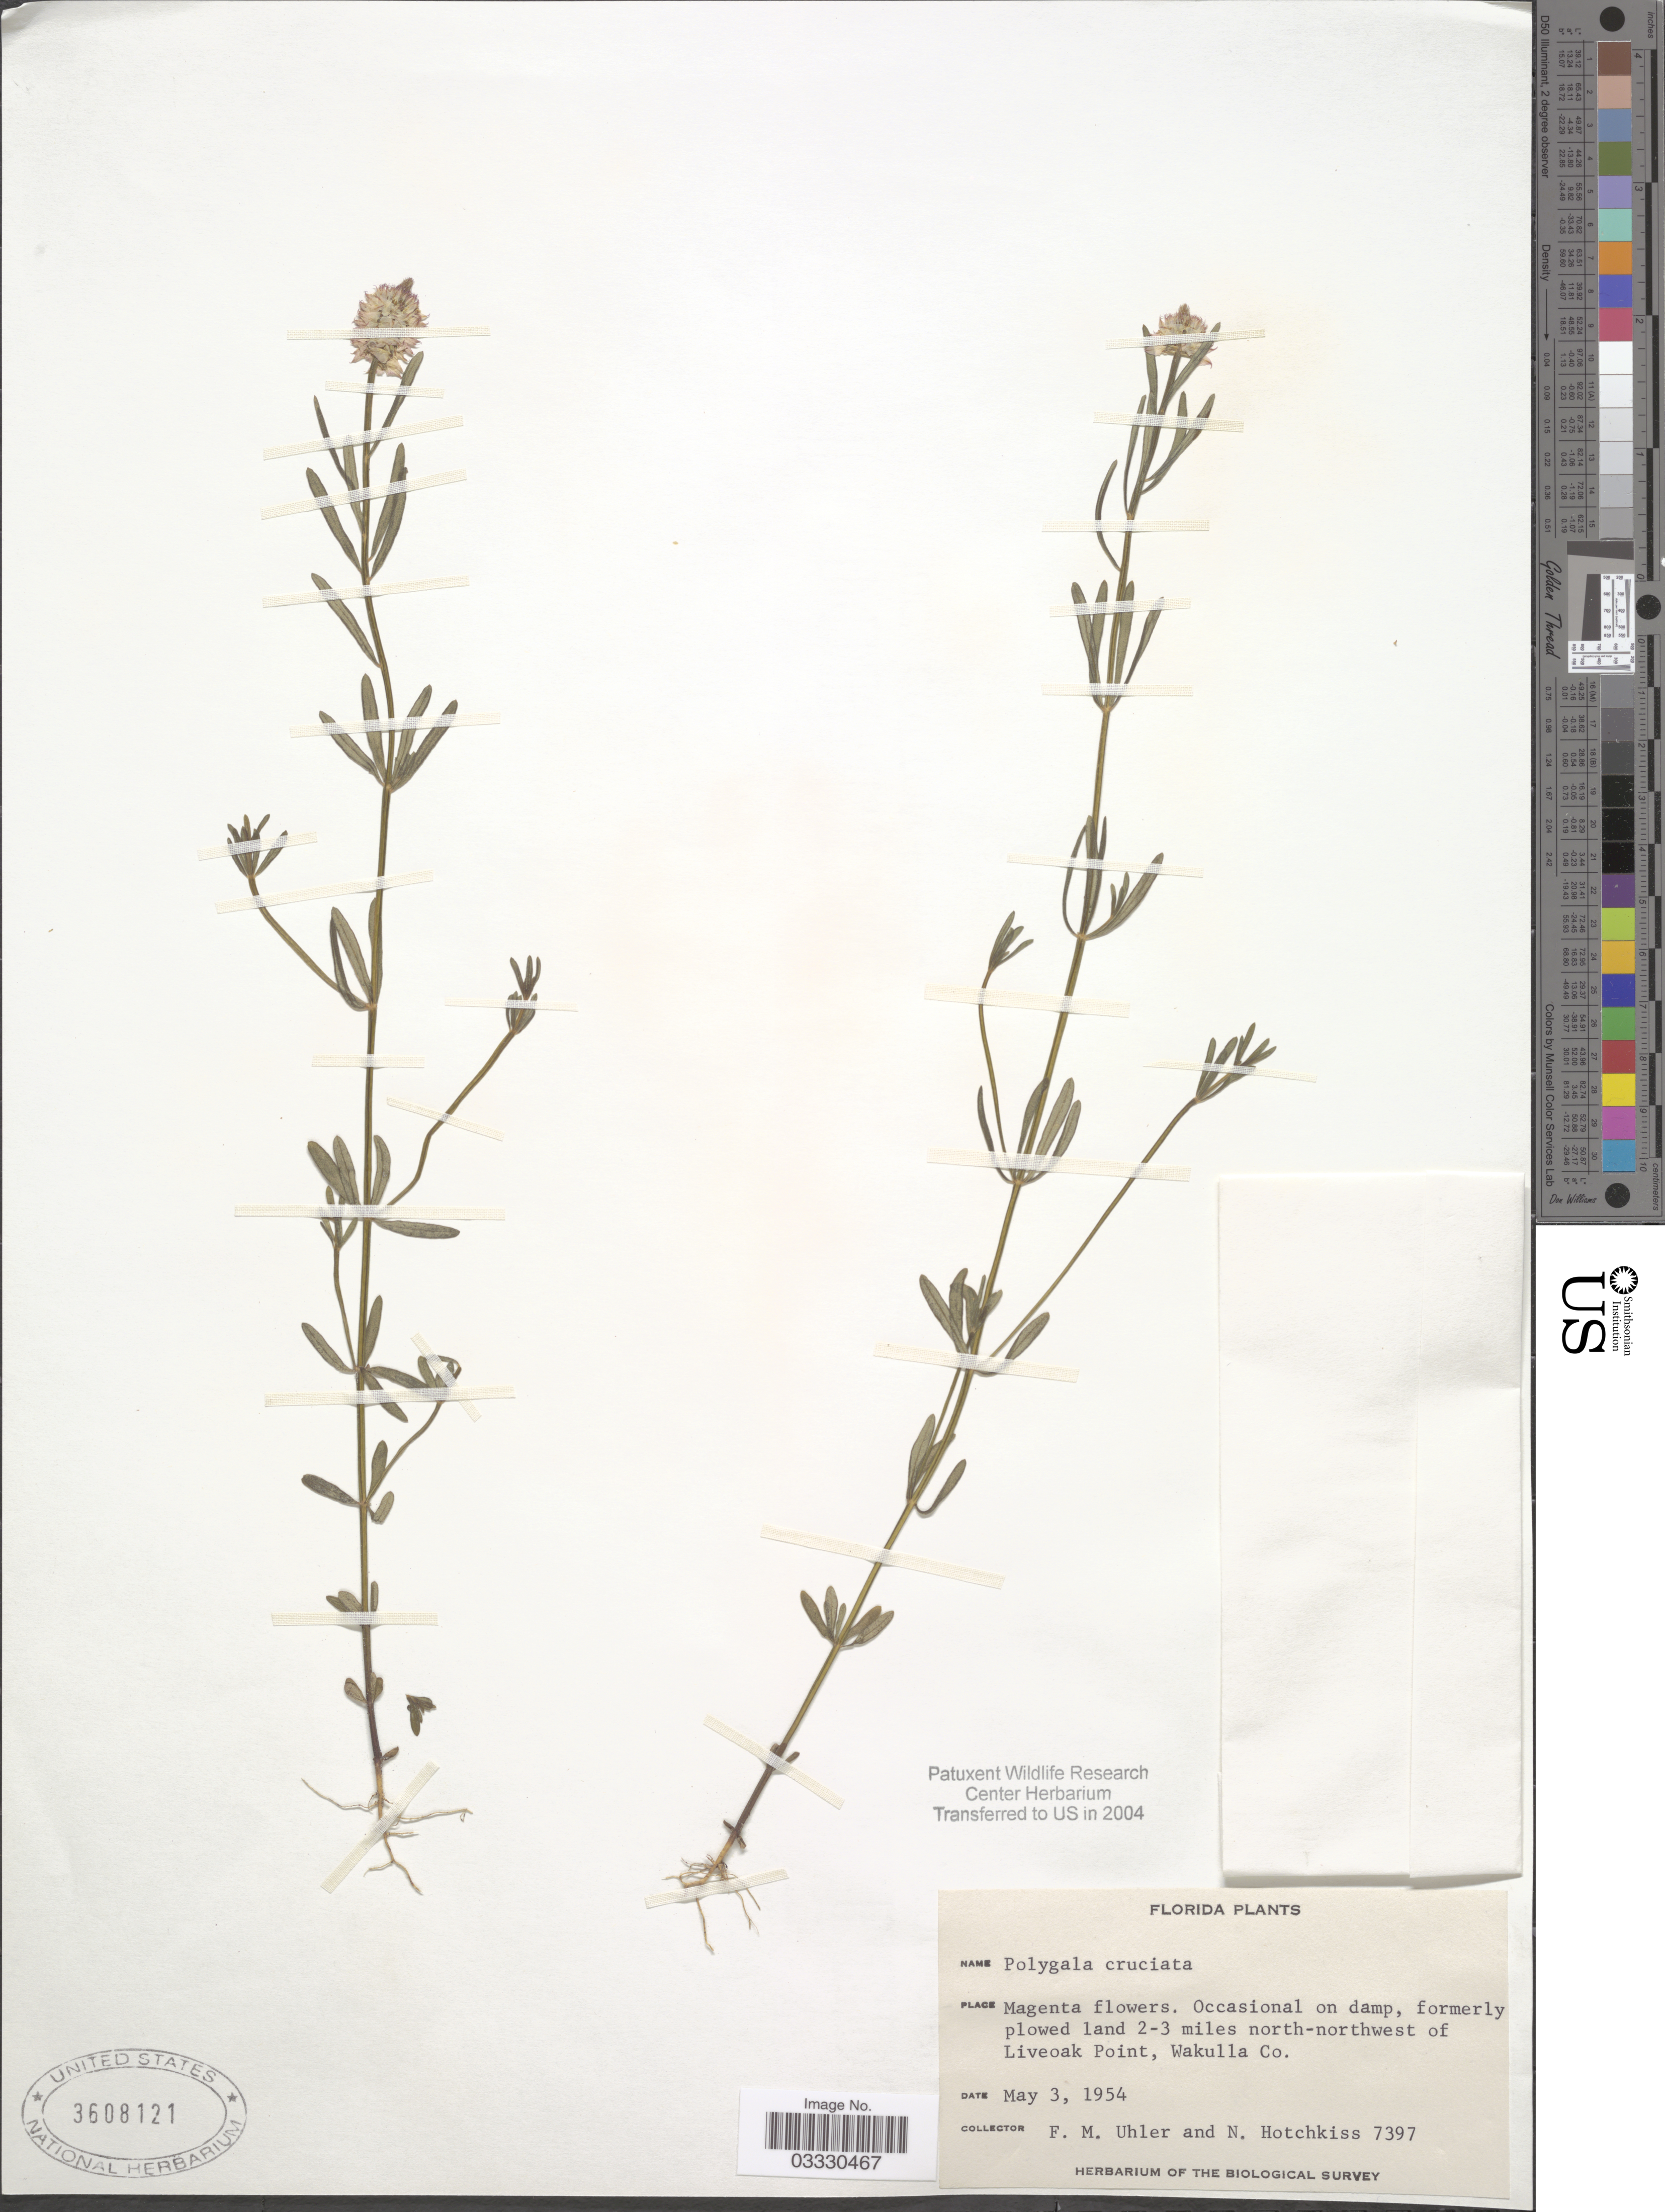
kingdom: Plantae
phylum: Tracheophyta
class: Magnoliopsida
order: Fabales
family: Polygalaceae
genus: Polygala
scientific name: Polygala cruciata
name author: L.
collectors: F. M. Uhler & N. Hotchkiss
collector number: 7397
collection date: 1954-05-03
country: United States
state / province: Florida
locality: Formerly plowed land 2-3 miles north-northwest of Liveoak Point, Wakulla Co.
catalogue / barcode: US 3608121